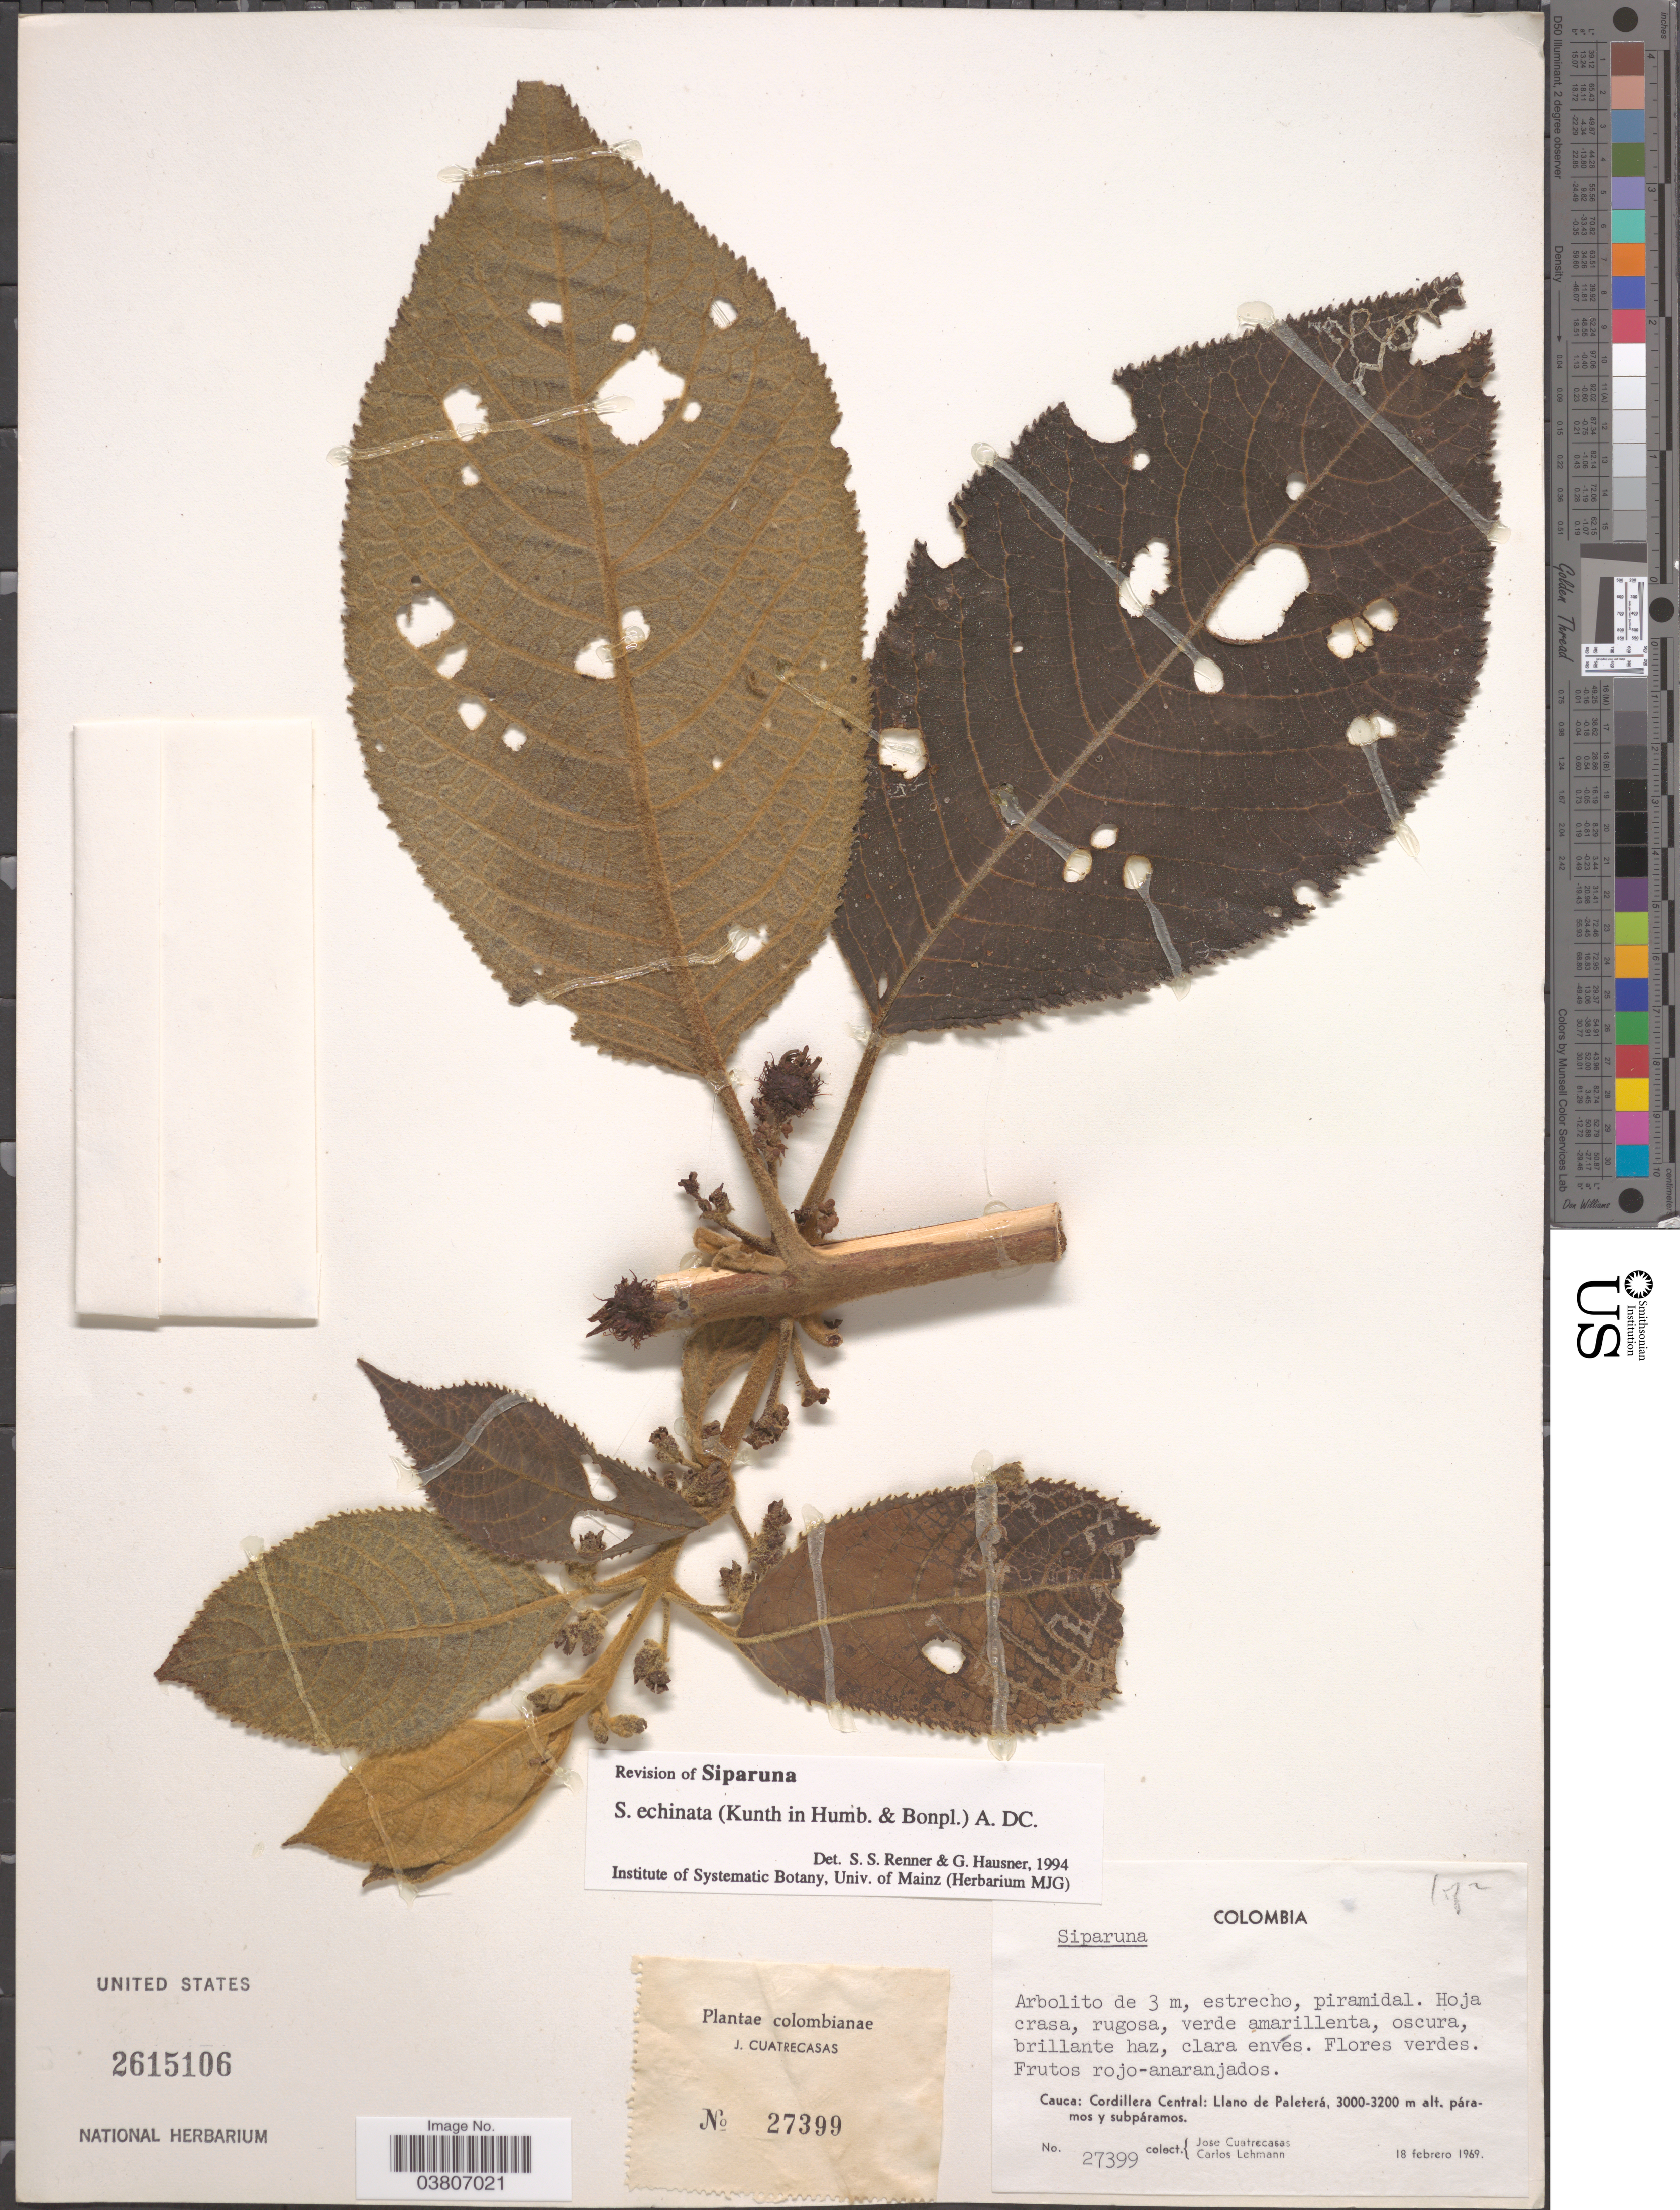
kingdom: Plantae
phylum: Tracheophyta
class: Magnoliopsida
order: Laurales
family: Siparunaceae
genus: Siparuna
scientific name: Siparuna echinata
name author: (Kunth) A. DC.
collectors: J. Cuatrecasas & C. Lehmann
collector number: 27399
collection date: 1969-02-18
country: Colombia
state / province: Cauca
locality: Cordillera Central: Llano de Paleterá.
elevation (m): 3000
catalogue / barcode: US 2615106